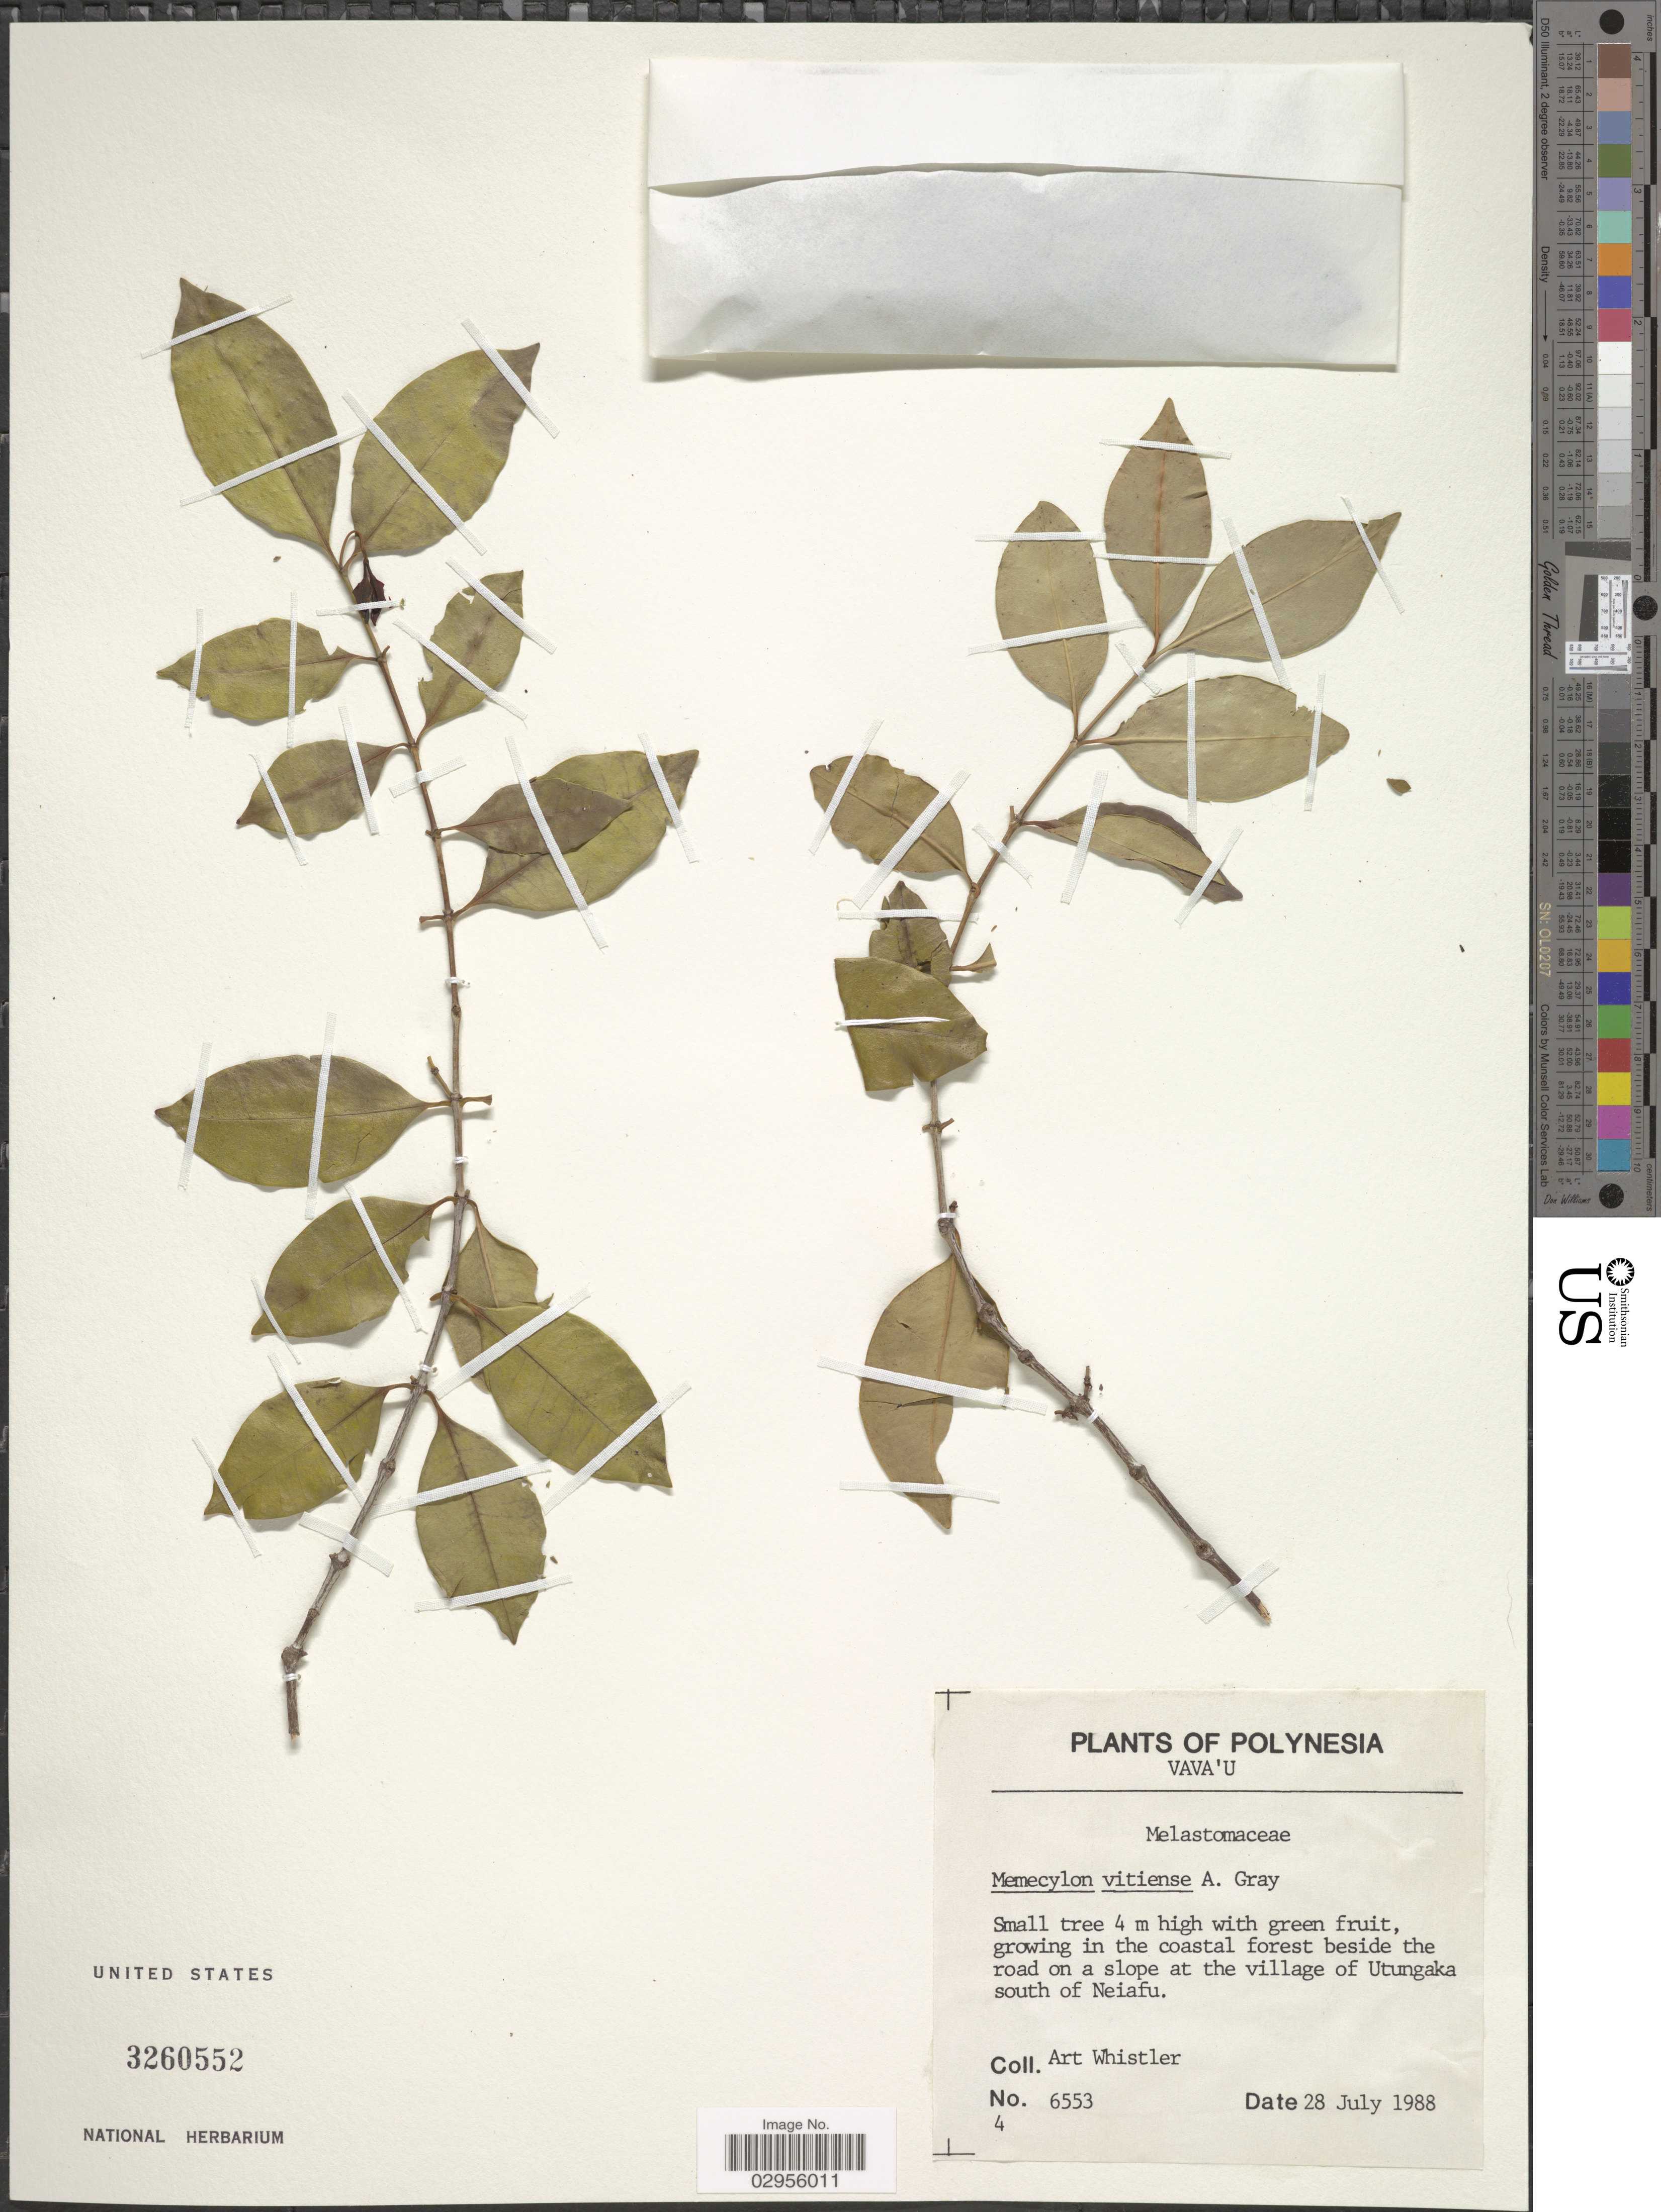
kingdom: Plantae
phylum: Tracheophyta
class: Magnoliopsida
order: Myrtales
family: Melastomataceae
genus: Memecylon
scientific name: Memecylon vitiense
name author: A. Gray in Wilkes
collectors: A. Whistler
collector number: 6553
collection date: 1988-07-28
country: Tonga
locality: Polynesia. Vava'u. Beside the road on a slope at the village of Utungaka south of Neiafu.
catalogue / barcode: US 3260552